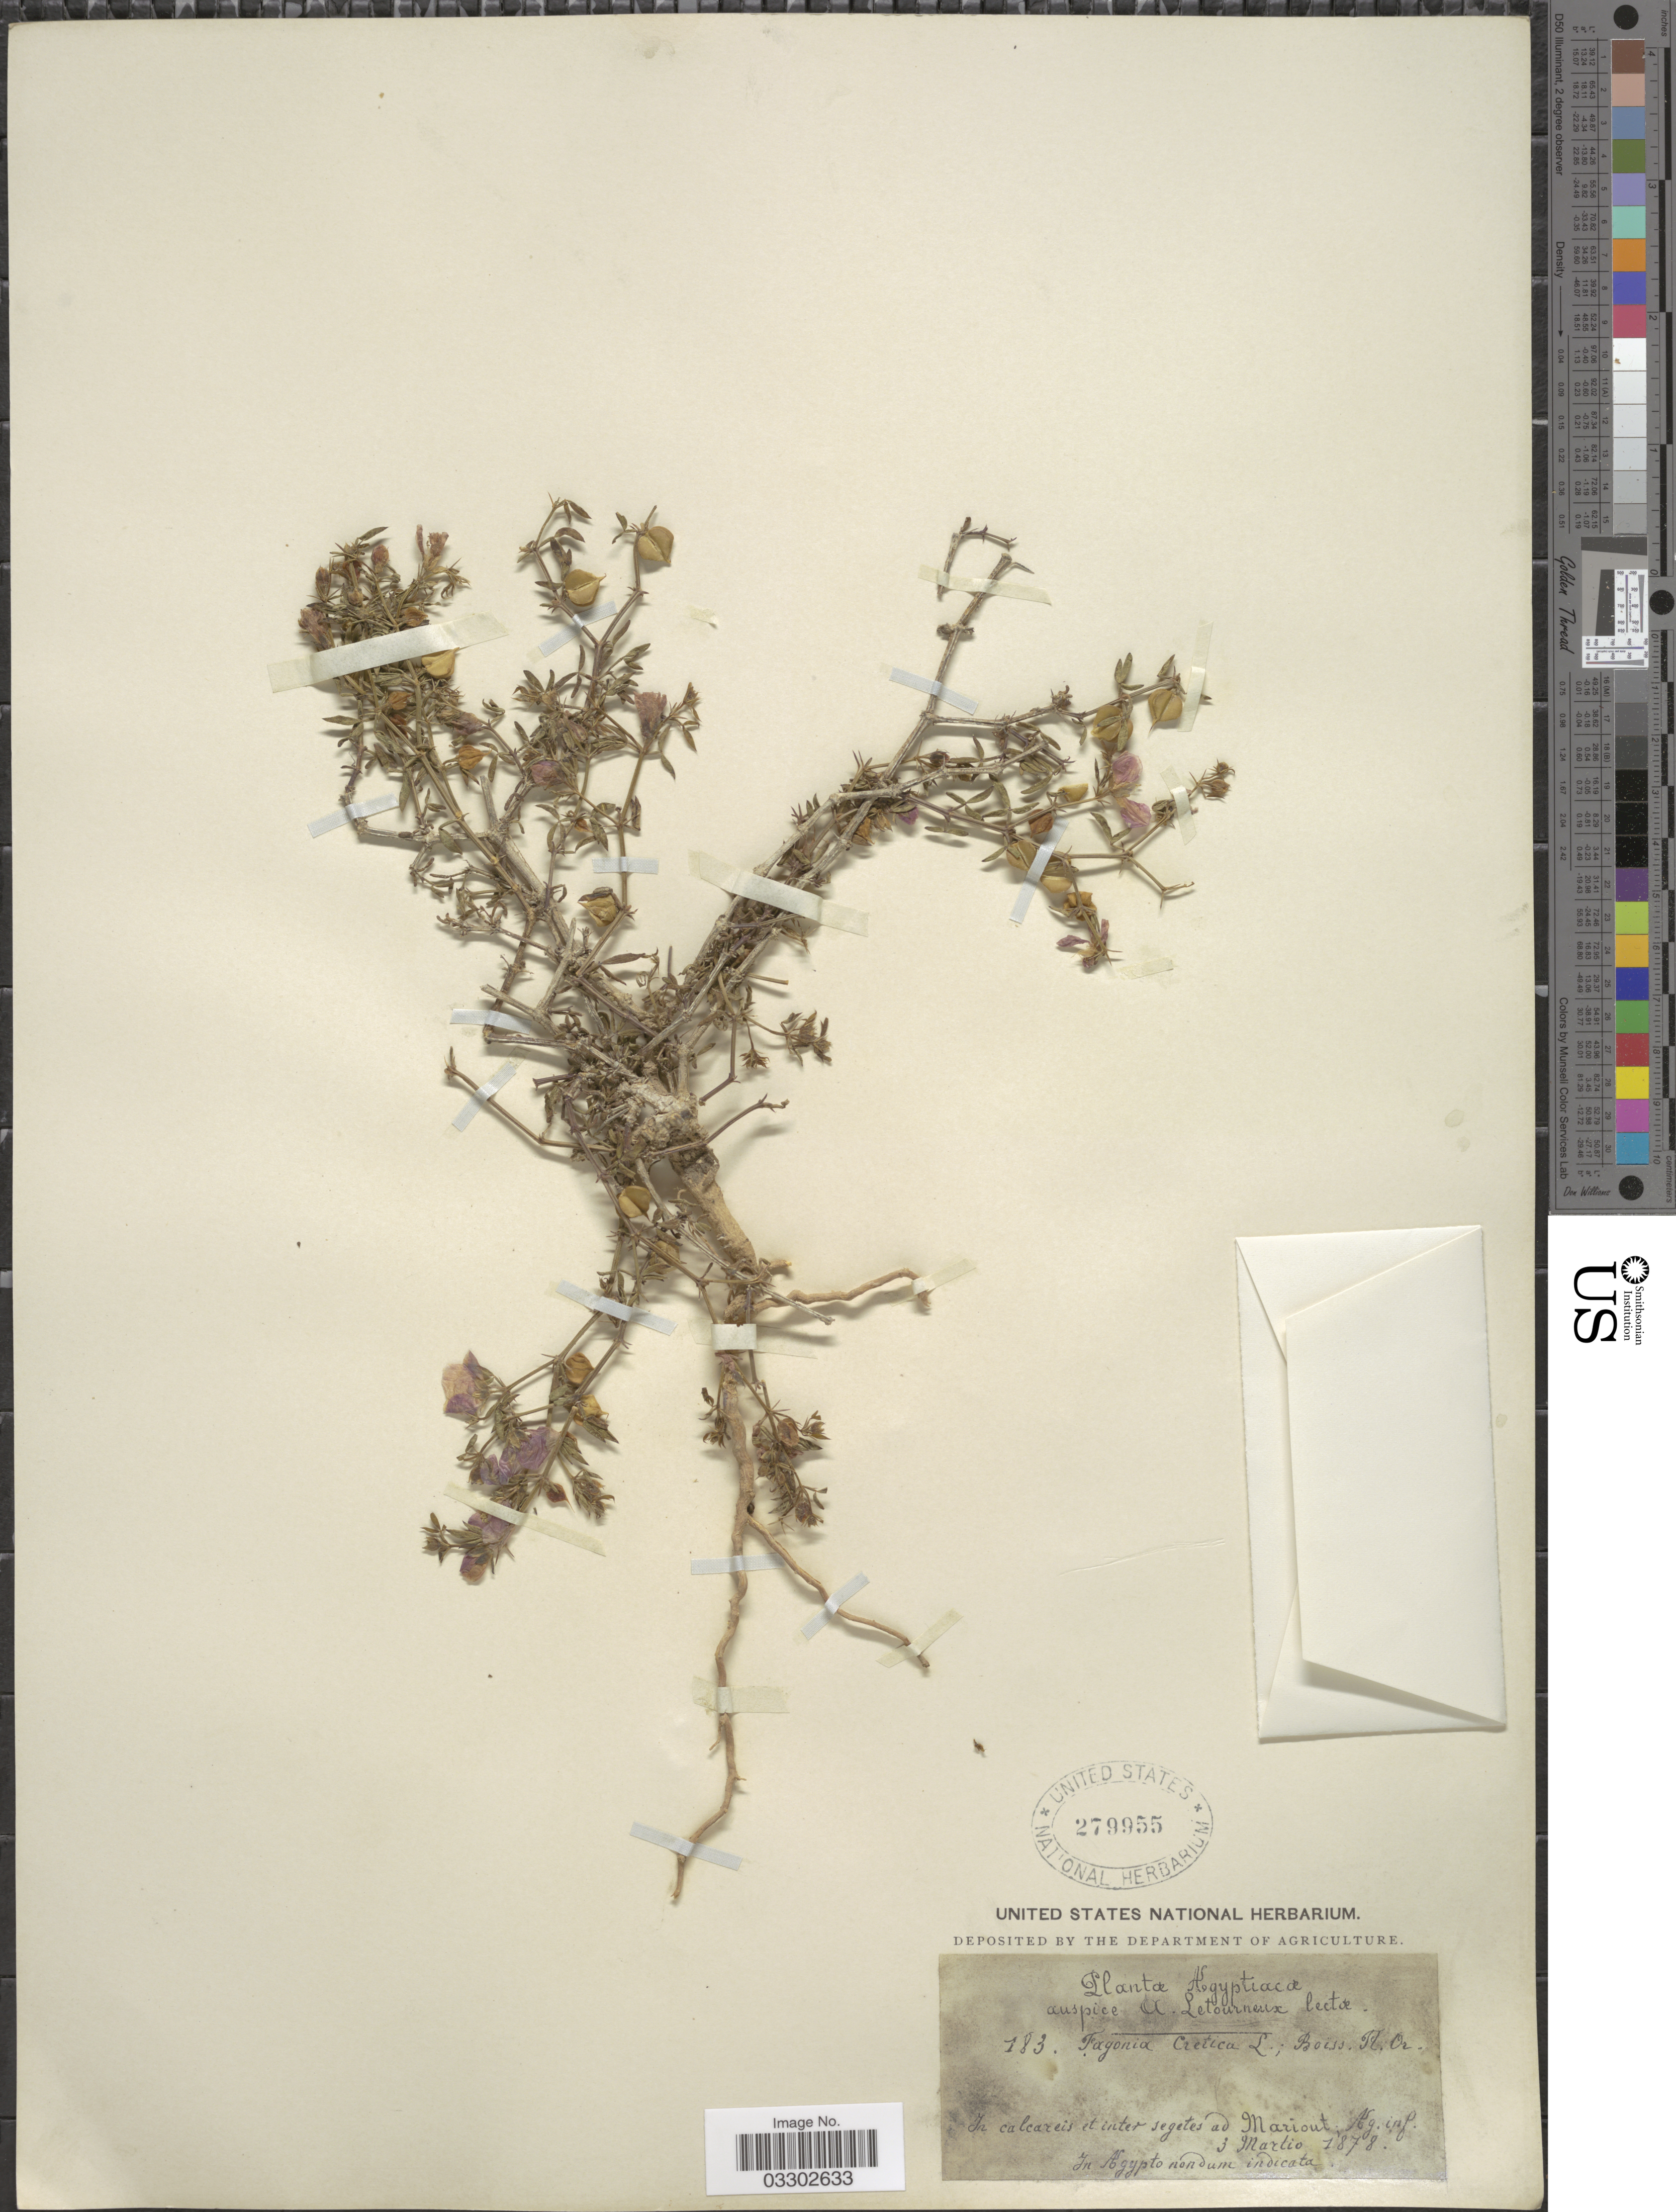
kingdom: Plantae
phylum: Tracheophyta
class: Magnoliopsida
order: Zygophyllales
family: Zygophyllaceae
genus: Fagonia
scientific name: Fagonia cretica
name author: L.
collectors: A. Letourneux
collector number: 183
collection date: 1878-03-03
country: Egypt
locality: Ad Mariout.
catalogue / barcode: US 279955